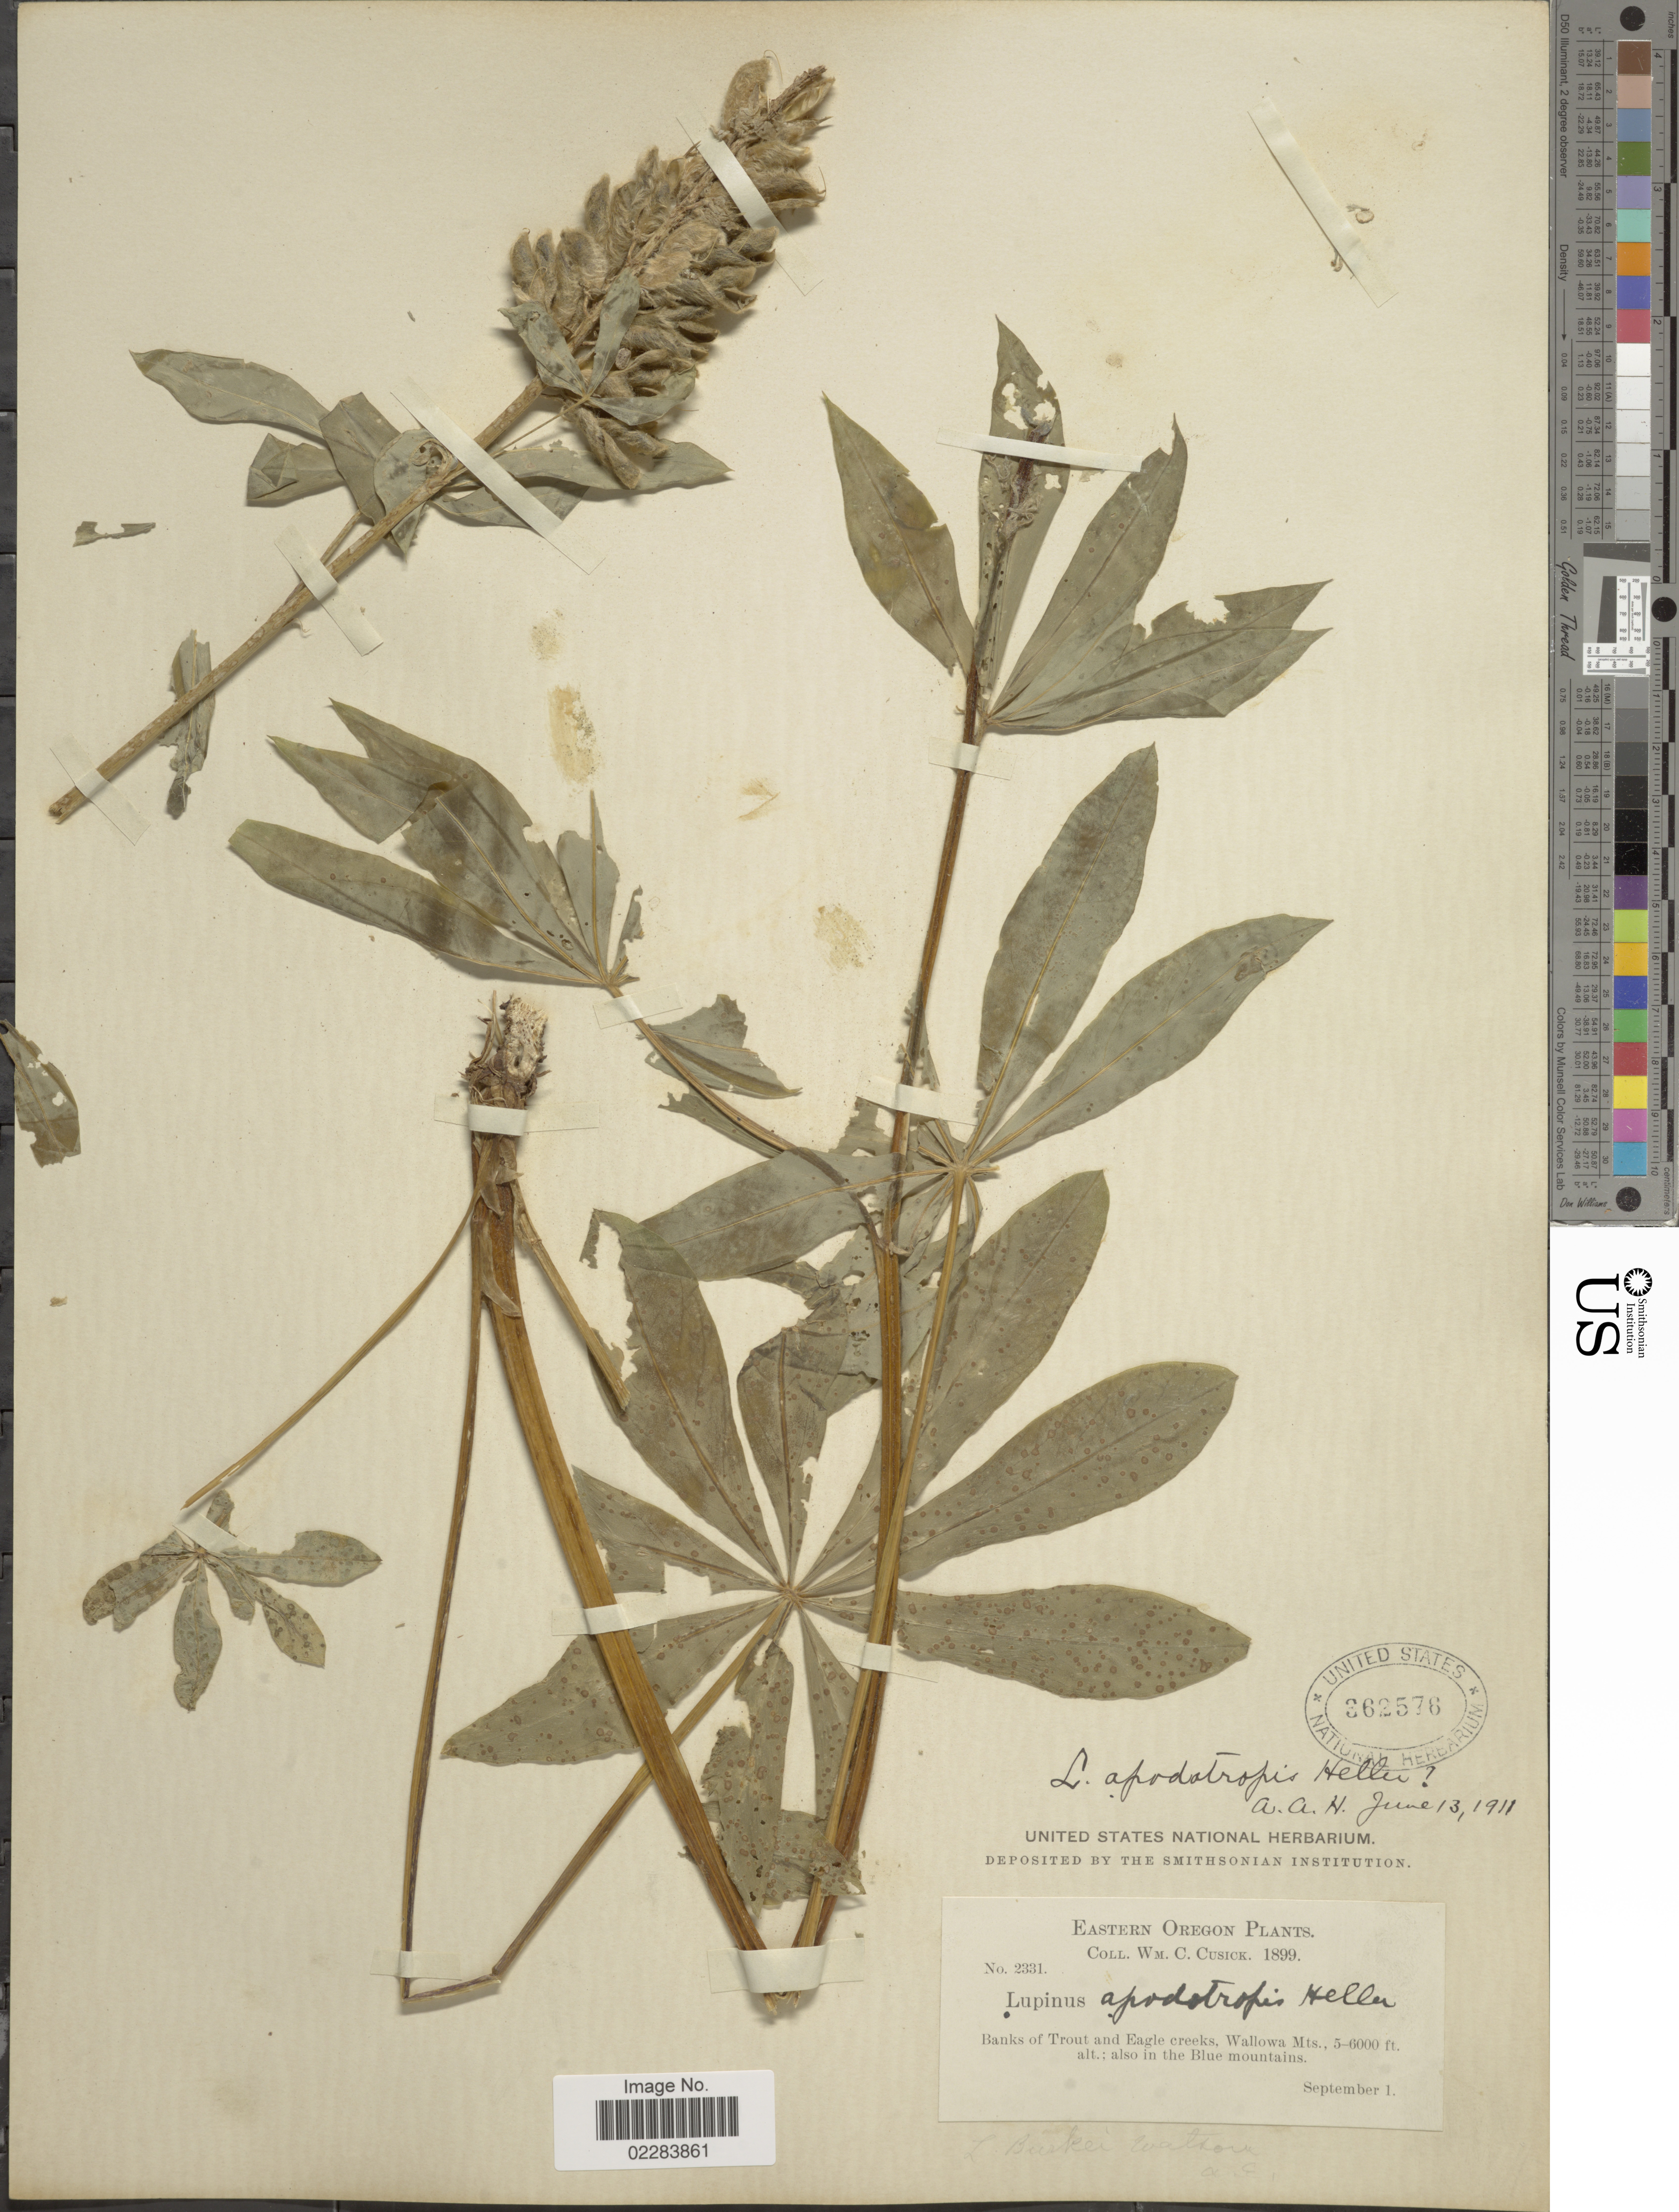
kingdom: Plantae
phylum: Tracheophyta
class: Magnoliopsida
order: Fabales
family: Fabaceae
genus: Lupinus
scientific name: Lupinus apodotropis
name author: A. Heller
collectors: W. C. Cusick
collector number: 2331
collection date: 1899-09-01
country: United States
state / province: Oregon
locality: Eastern Oregon. Banks of Trout and Eagle Creeks, Wallowa Mts. Also on the Blue Mountains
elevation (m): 1524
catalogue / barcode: US 362576